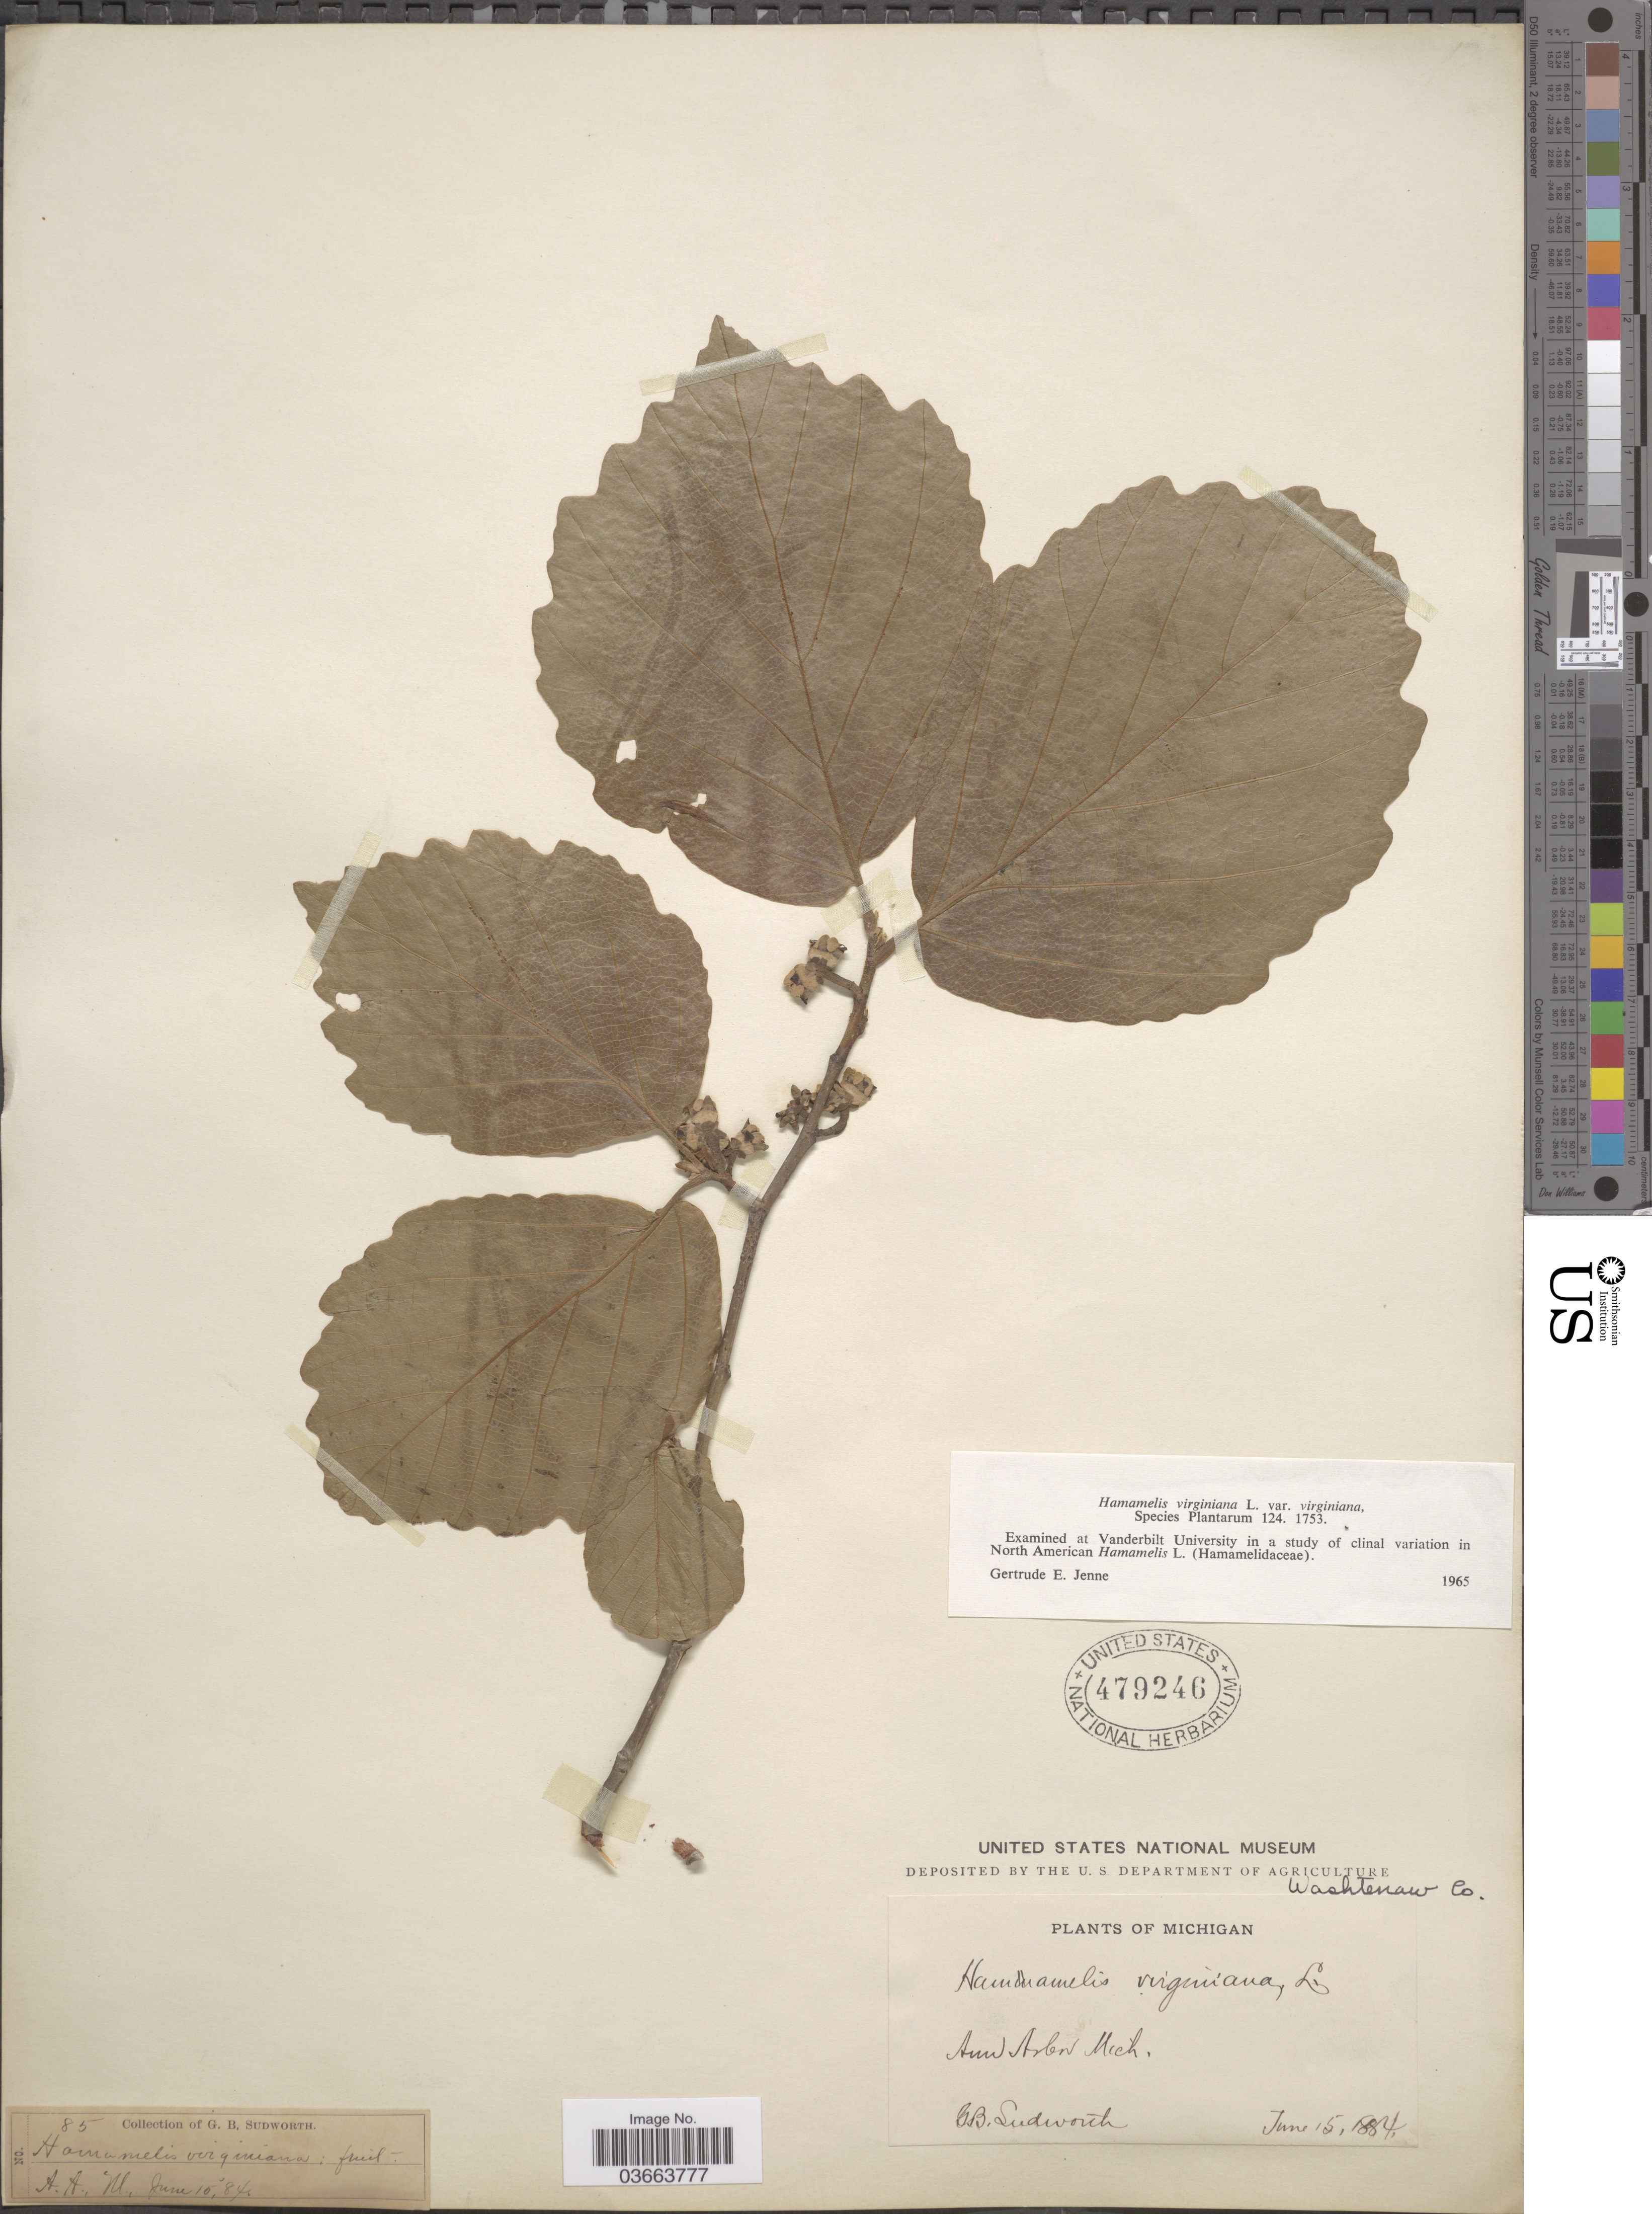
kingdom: Plantae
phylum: Tracheophyta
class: Magnoliopsida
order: Saxifragales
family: Hamamelidaceae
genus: Hamamelis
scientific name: Hamamelis virginiana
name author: L.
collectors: G. B. Sudworth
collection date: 1884-06-15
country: United States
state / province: Michigan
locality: Ann Arbor. Washtenaw Co.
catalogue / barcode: US 479246